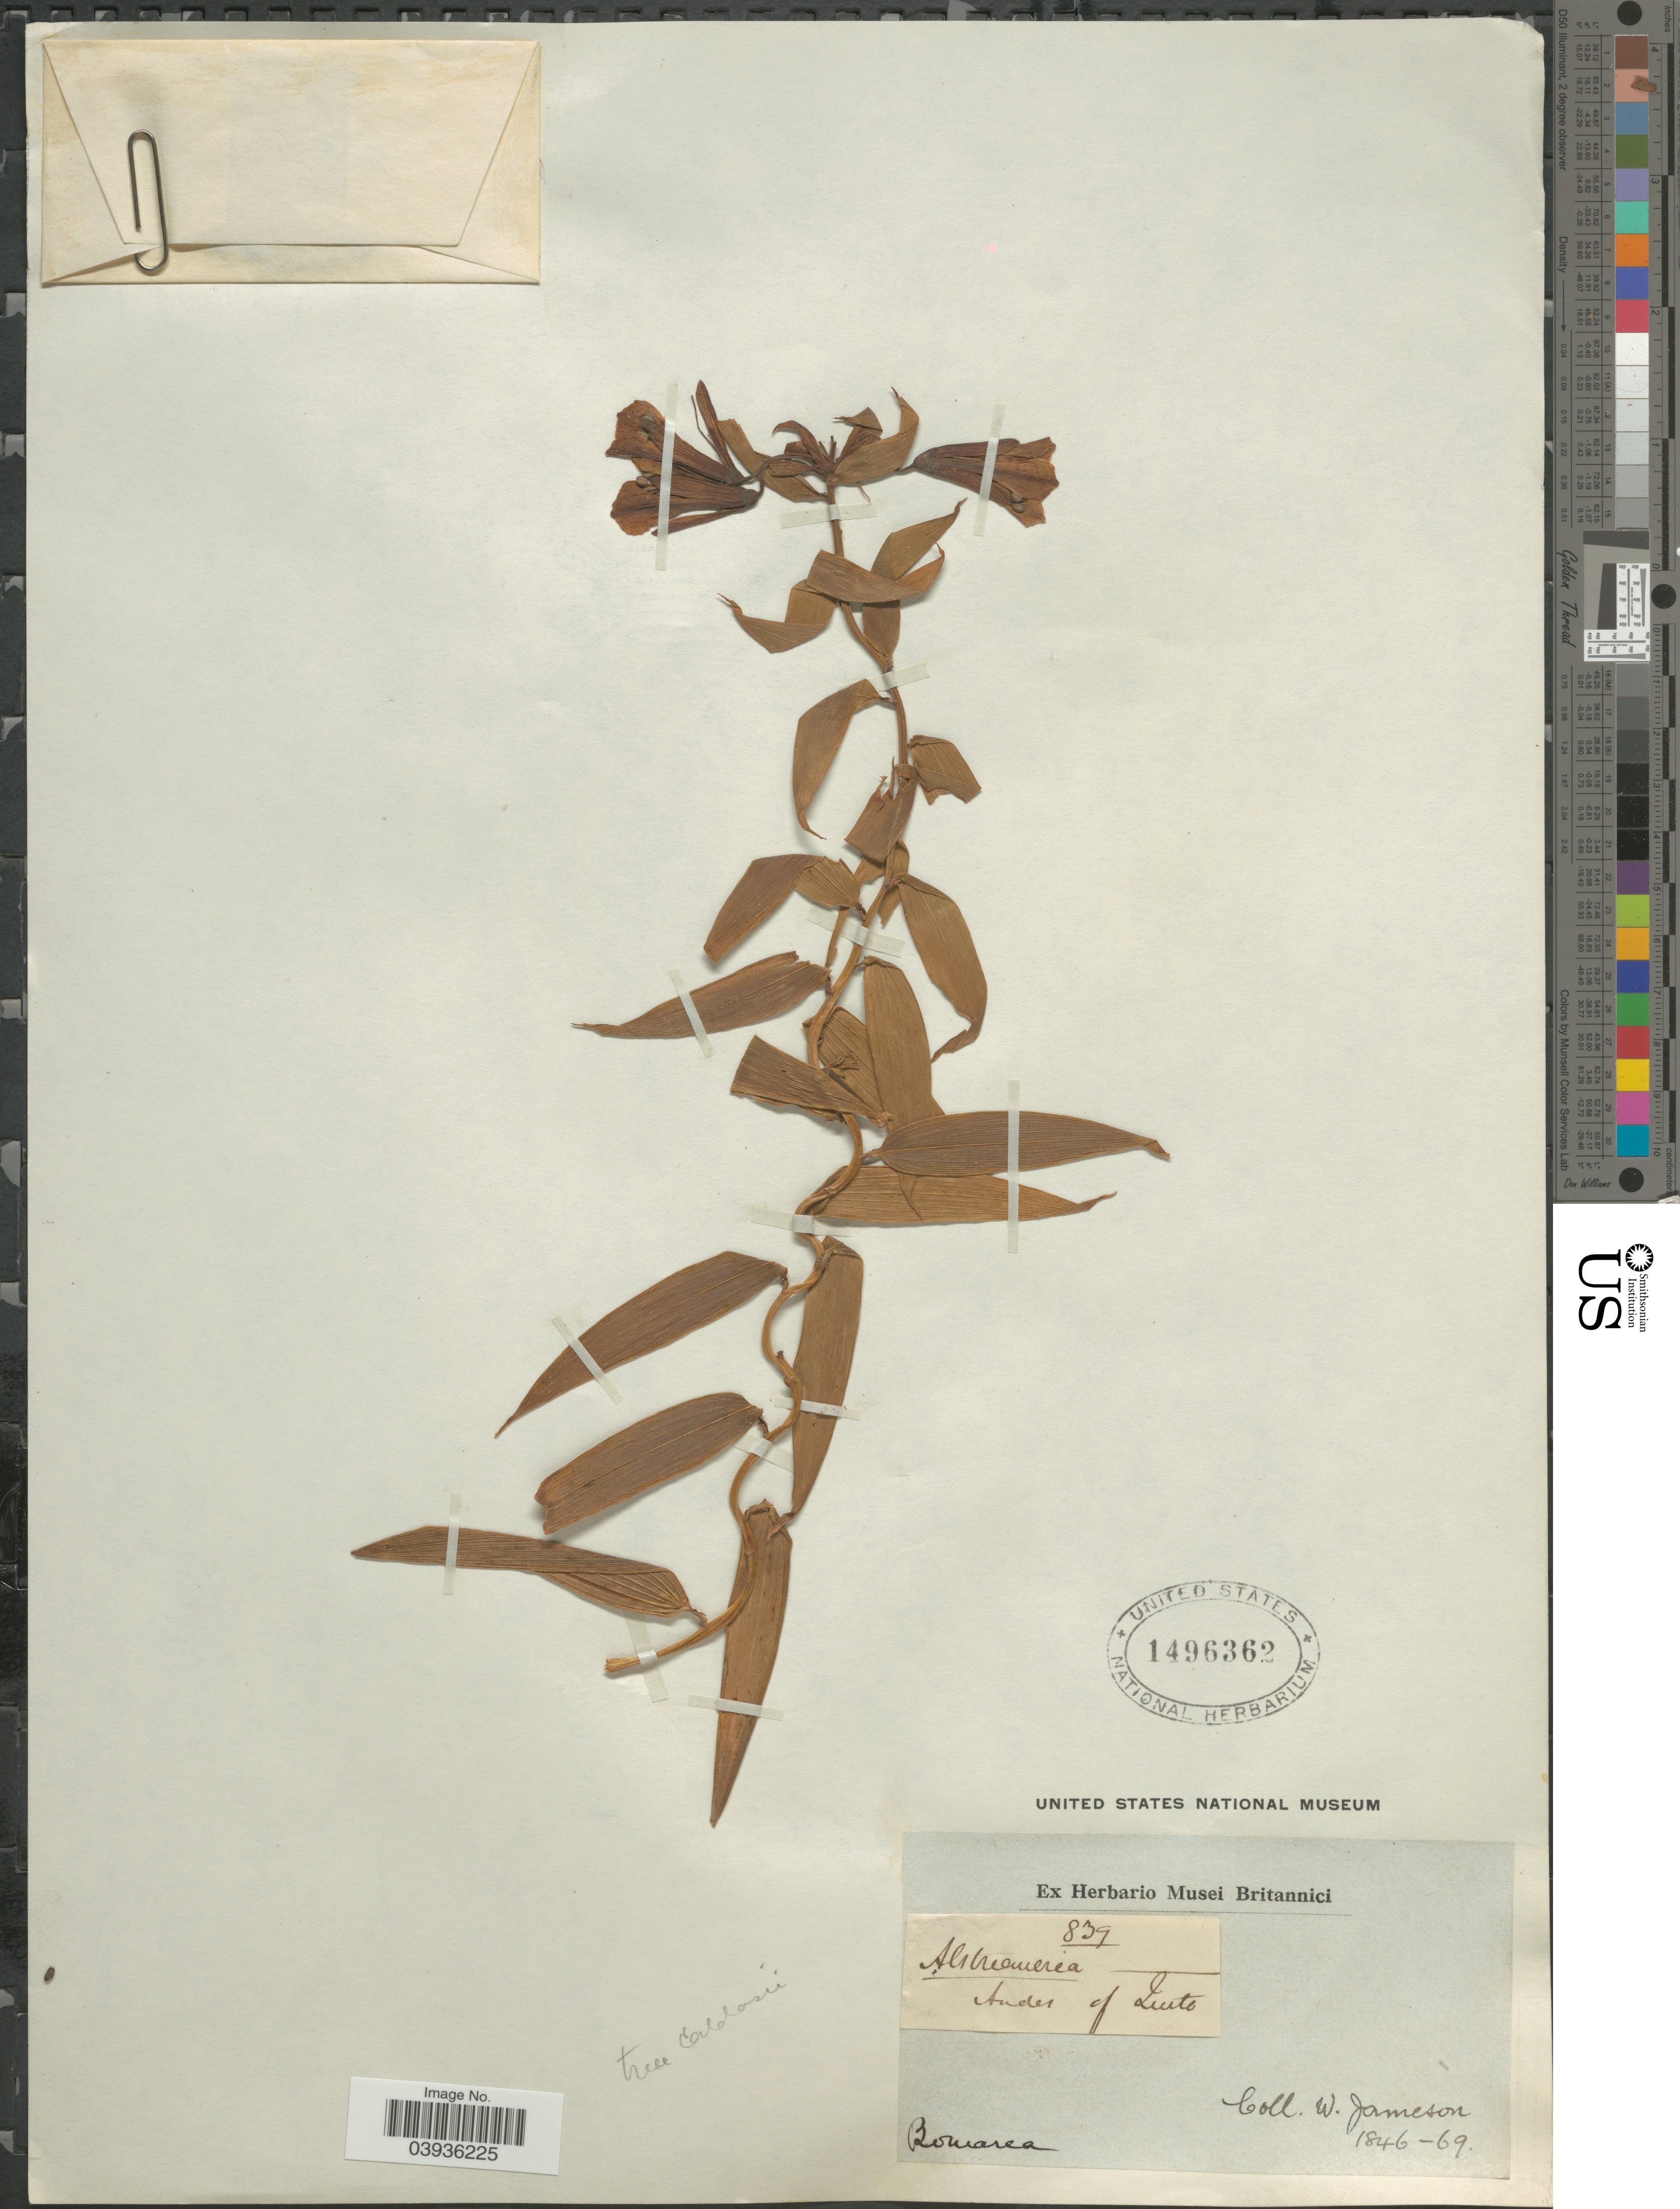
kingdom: Plantae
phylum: Tracheophyta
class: Liliopsida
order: Liliales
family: Alstroemeriaceae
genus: Bomarea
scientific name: Bomarea caldasii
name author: (Kunth) Asch. & Graebener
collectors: W. Jameson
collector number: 839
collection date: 1846/1869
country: Ecuador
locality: Andes of Quito.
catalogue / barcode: US 1496362